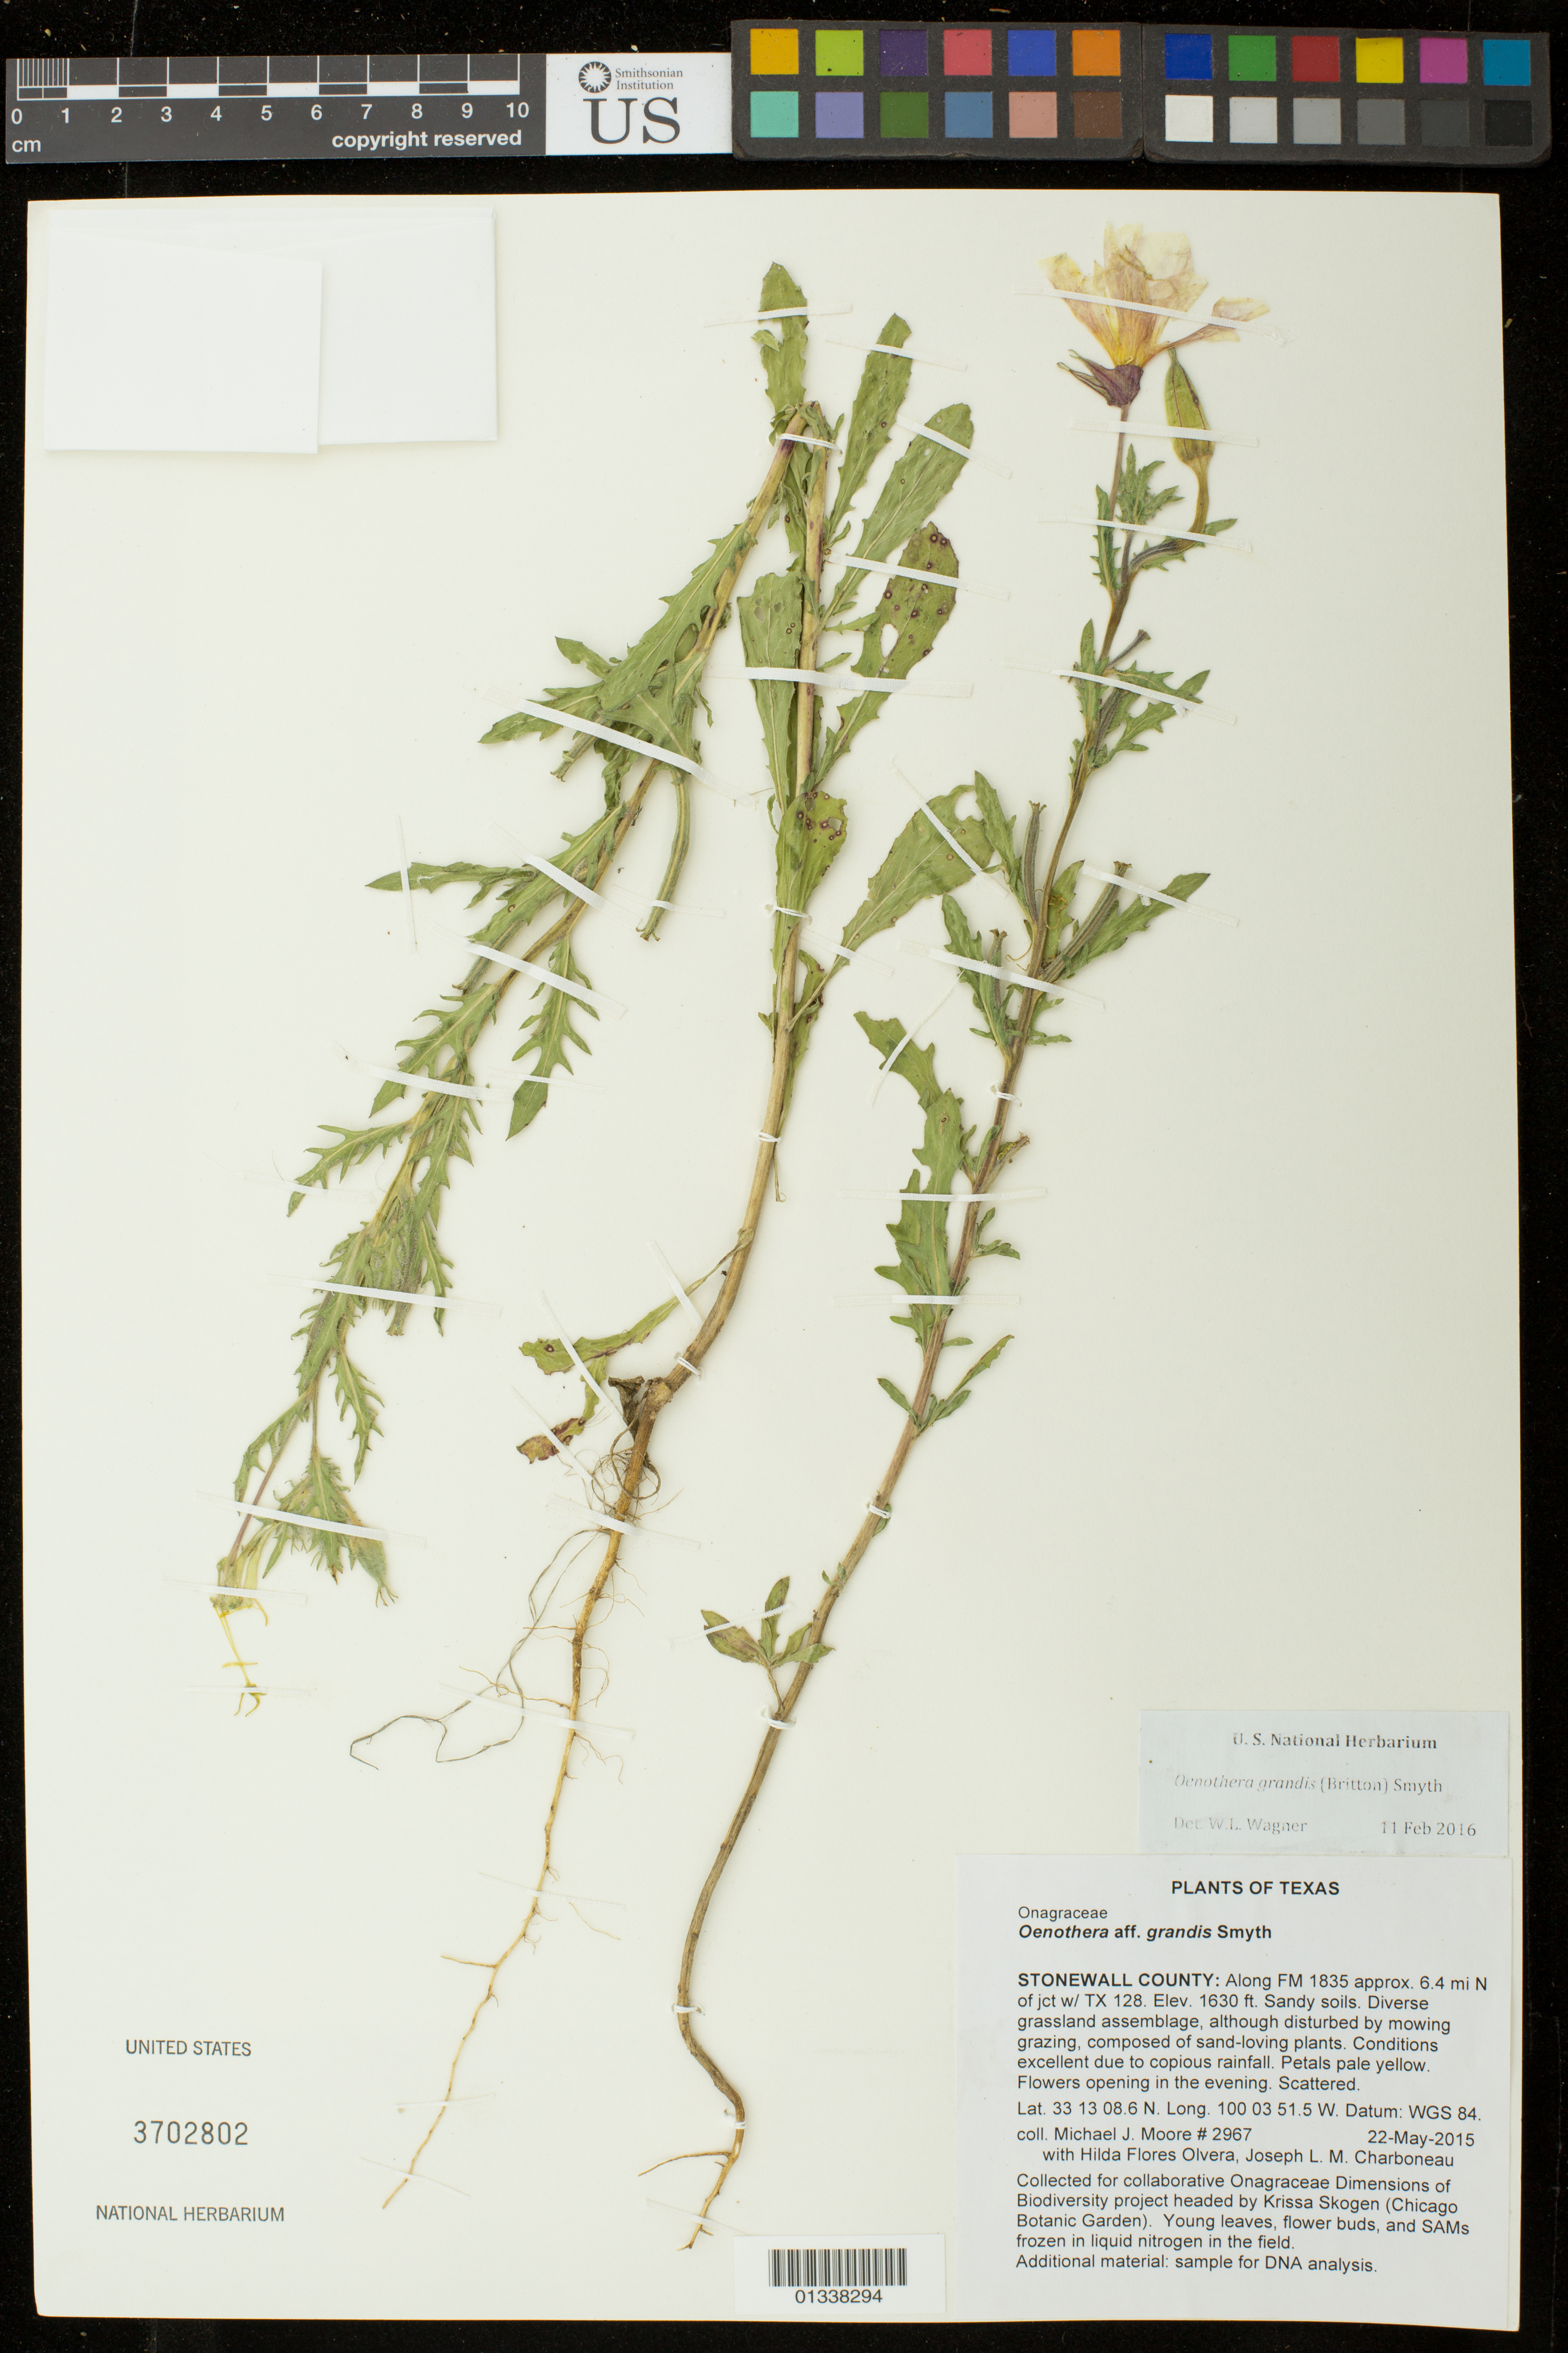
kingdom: Plantae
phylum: Tracheophyta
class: Magnoliopsida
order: Myrtales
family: Onagraceae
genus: Oenothera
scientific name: Oenothera grandis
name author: (Britton) Smyth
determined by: Wagner, W. L., (BOT), Smithsonian Institution - National Museum of Natural History (UNITED STATES)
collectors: M. J. Moore, H. Flores Olvera & J. L. M. Charboneau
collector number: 2967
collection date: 2015-05-22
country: United States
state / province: Texas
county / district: Stonewall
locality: Along FM 1835 approx. 6.4 mi N of jct w/ TX 128.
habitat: Sandy soils. Diverse grassland assemblage, although disturbed by mowing grazing, composed of sand-loving plants. Conditions excellent due to copious rainfall.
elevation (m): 497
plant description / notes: Collected for collaborative Onagraceae Dimensions of Biodiversity project headed by Krissa Skogen (Chicago Botanic Garden). Young leaves, flower buds, and SAMs frozen in liquid nitrogen in the field.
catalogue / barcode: US 3702802